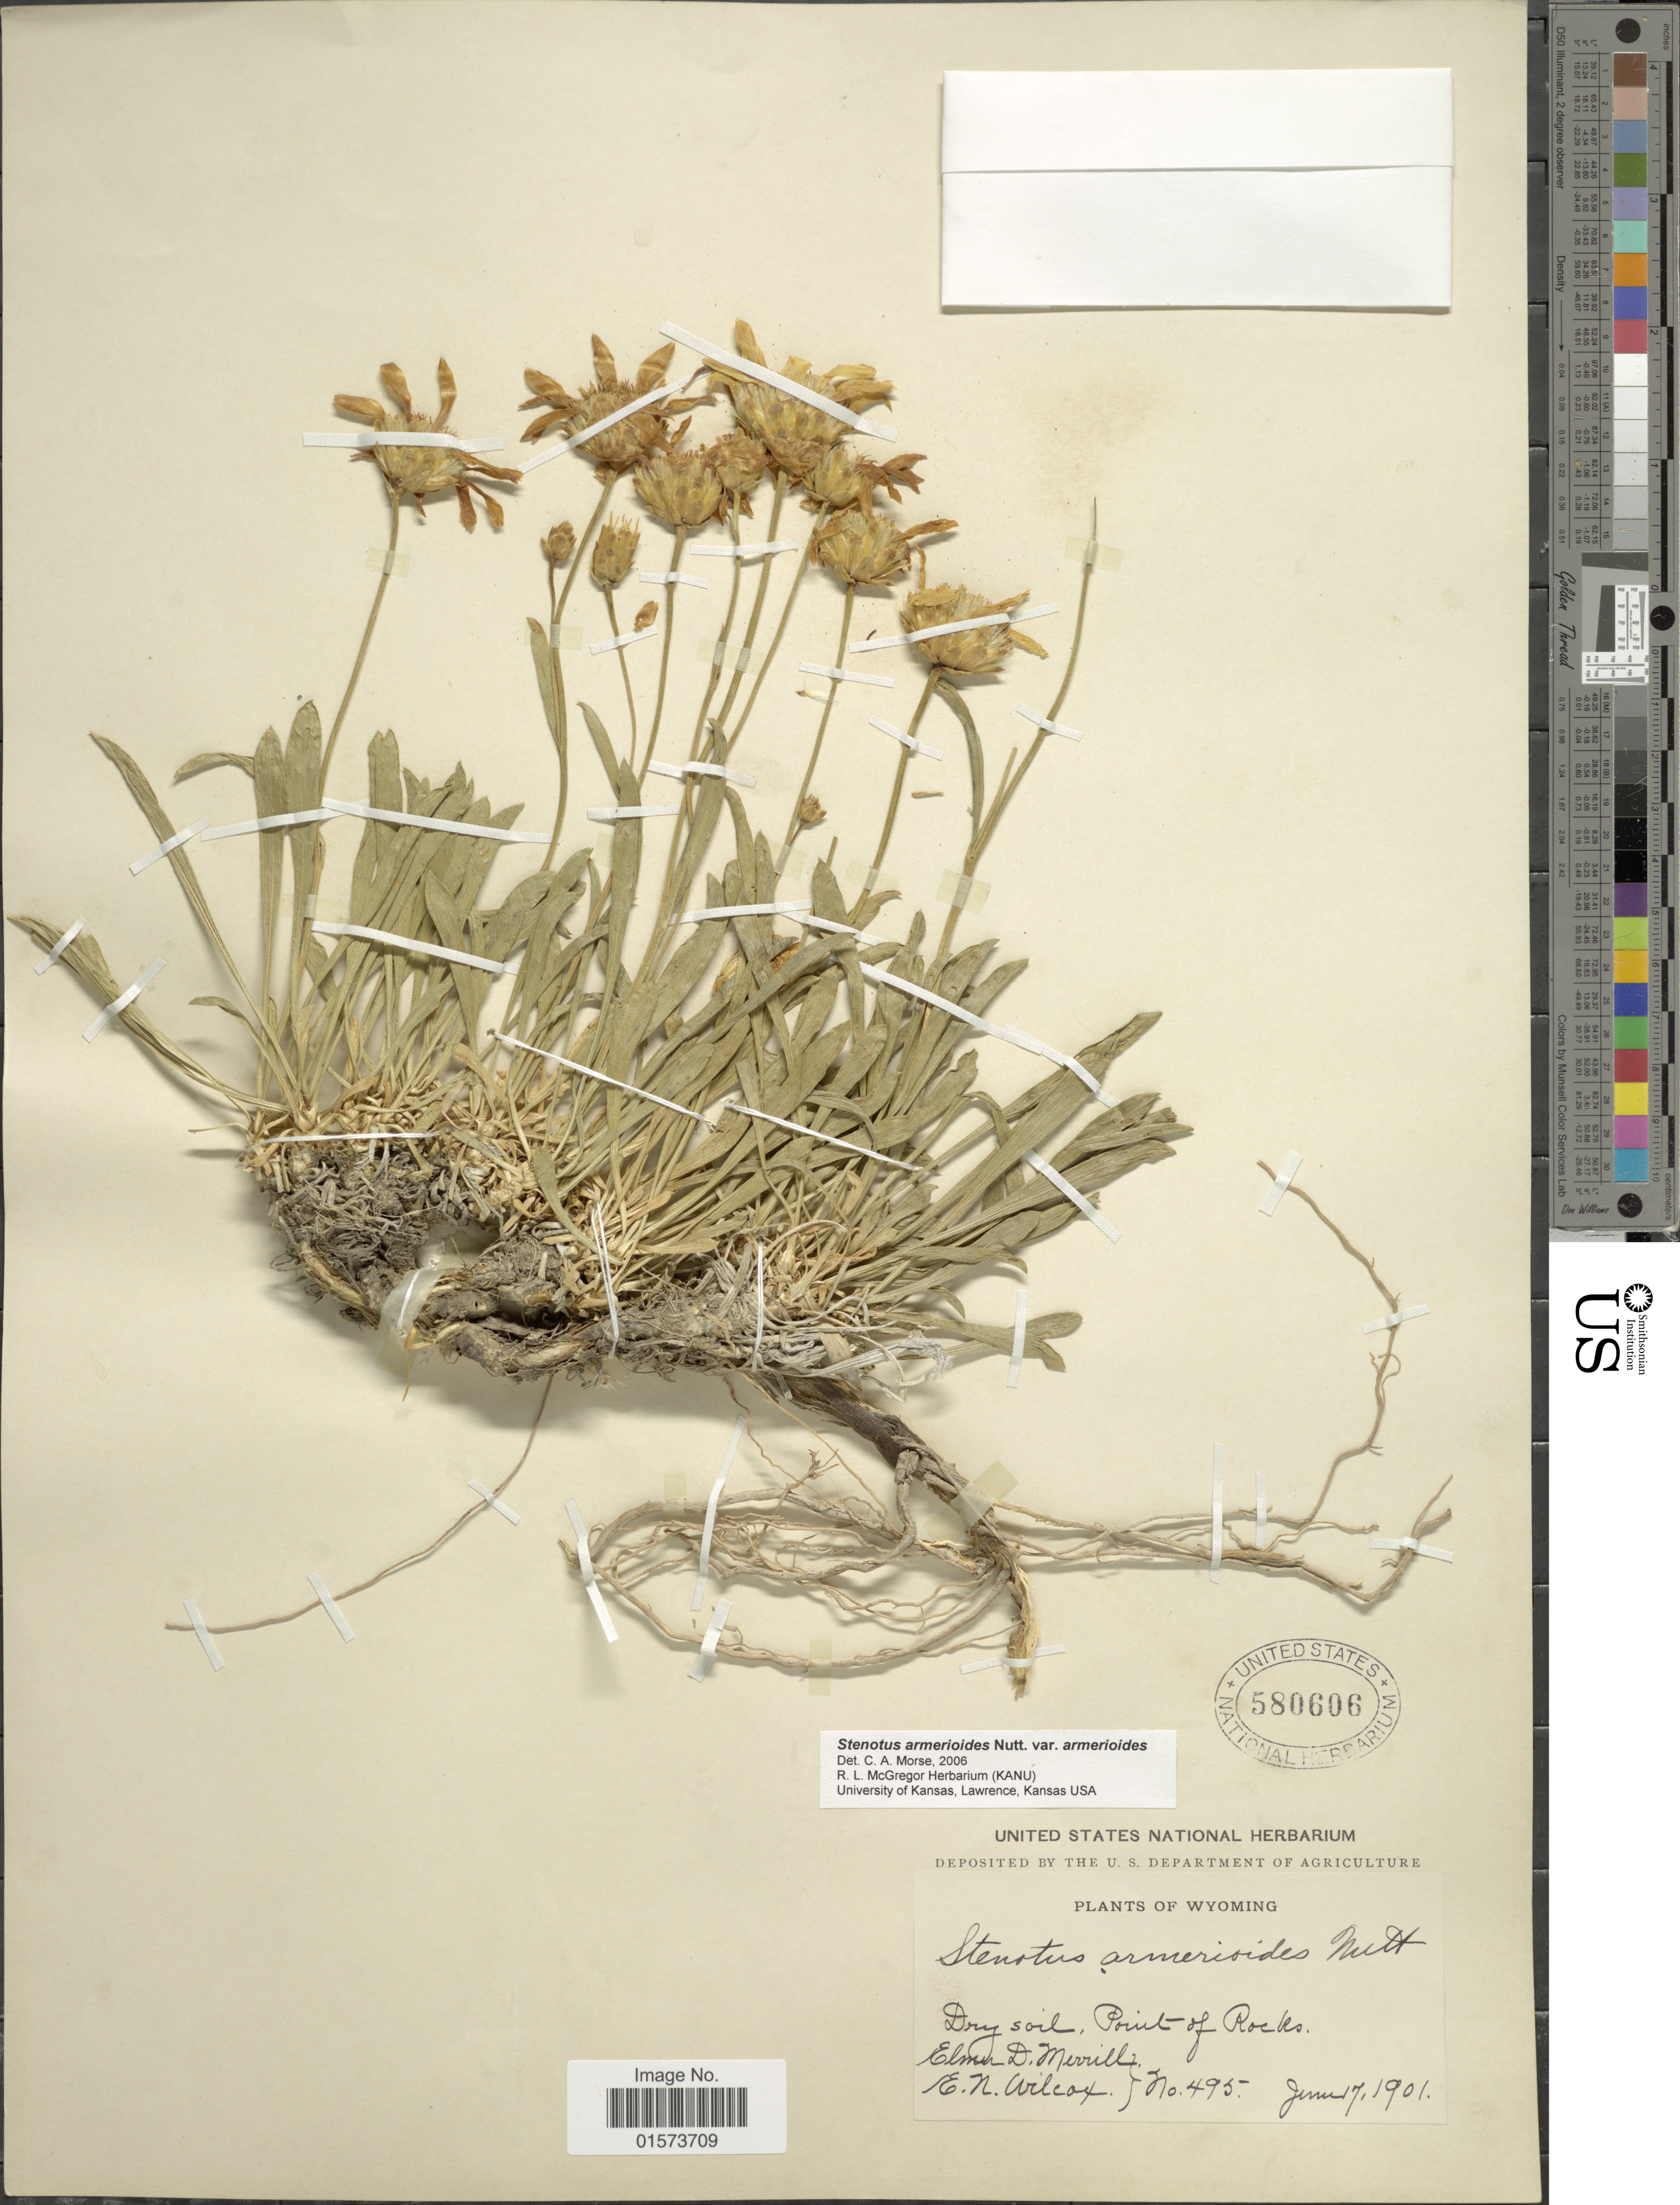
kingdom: Plantae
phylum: Tracheophyta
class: Magnoliopsida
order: Asterales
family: Asteraceae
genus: Stenotus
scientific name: Stenotus armerioides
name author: Nutt.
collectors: E. D. Merrill & E. Wilcox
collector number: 495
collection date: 1901-06-17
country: United States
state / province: Wyoming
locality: Dry soil, Point of Rocks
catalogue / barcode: US 580606